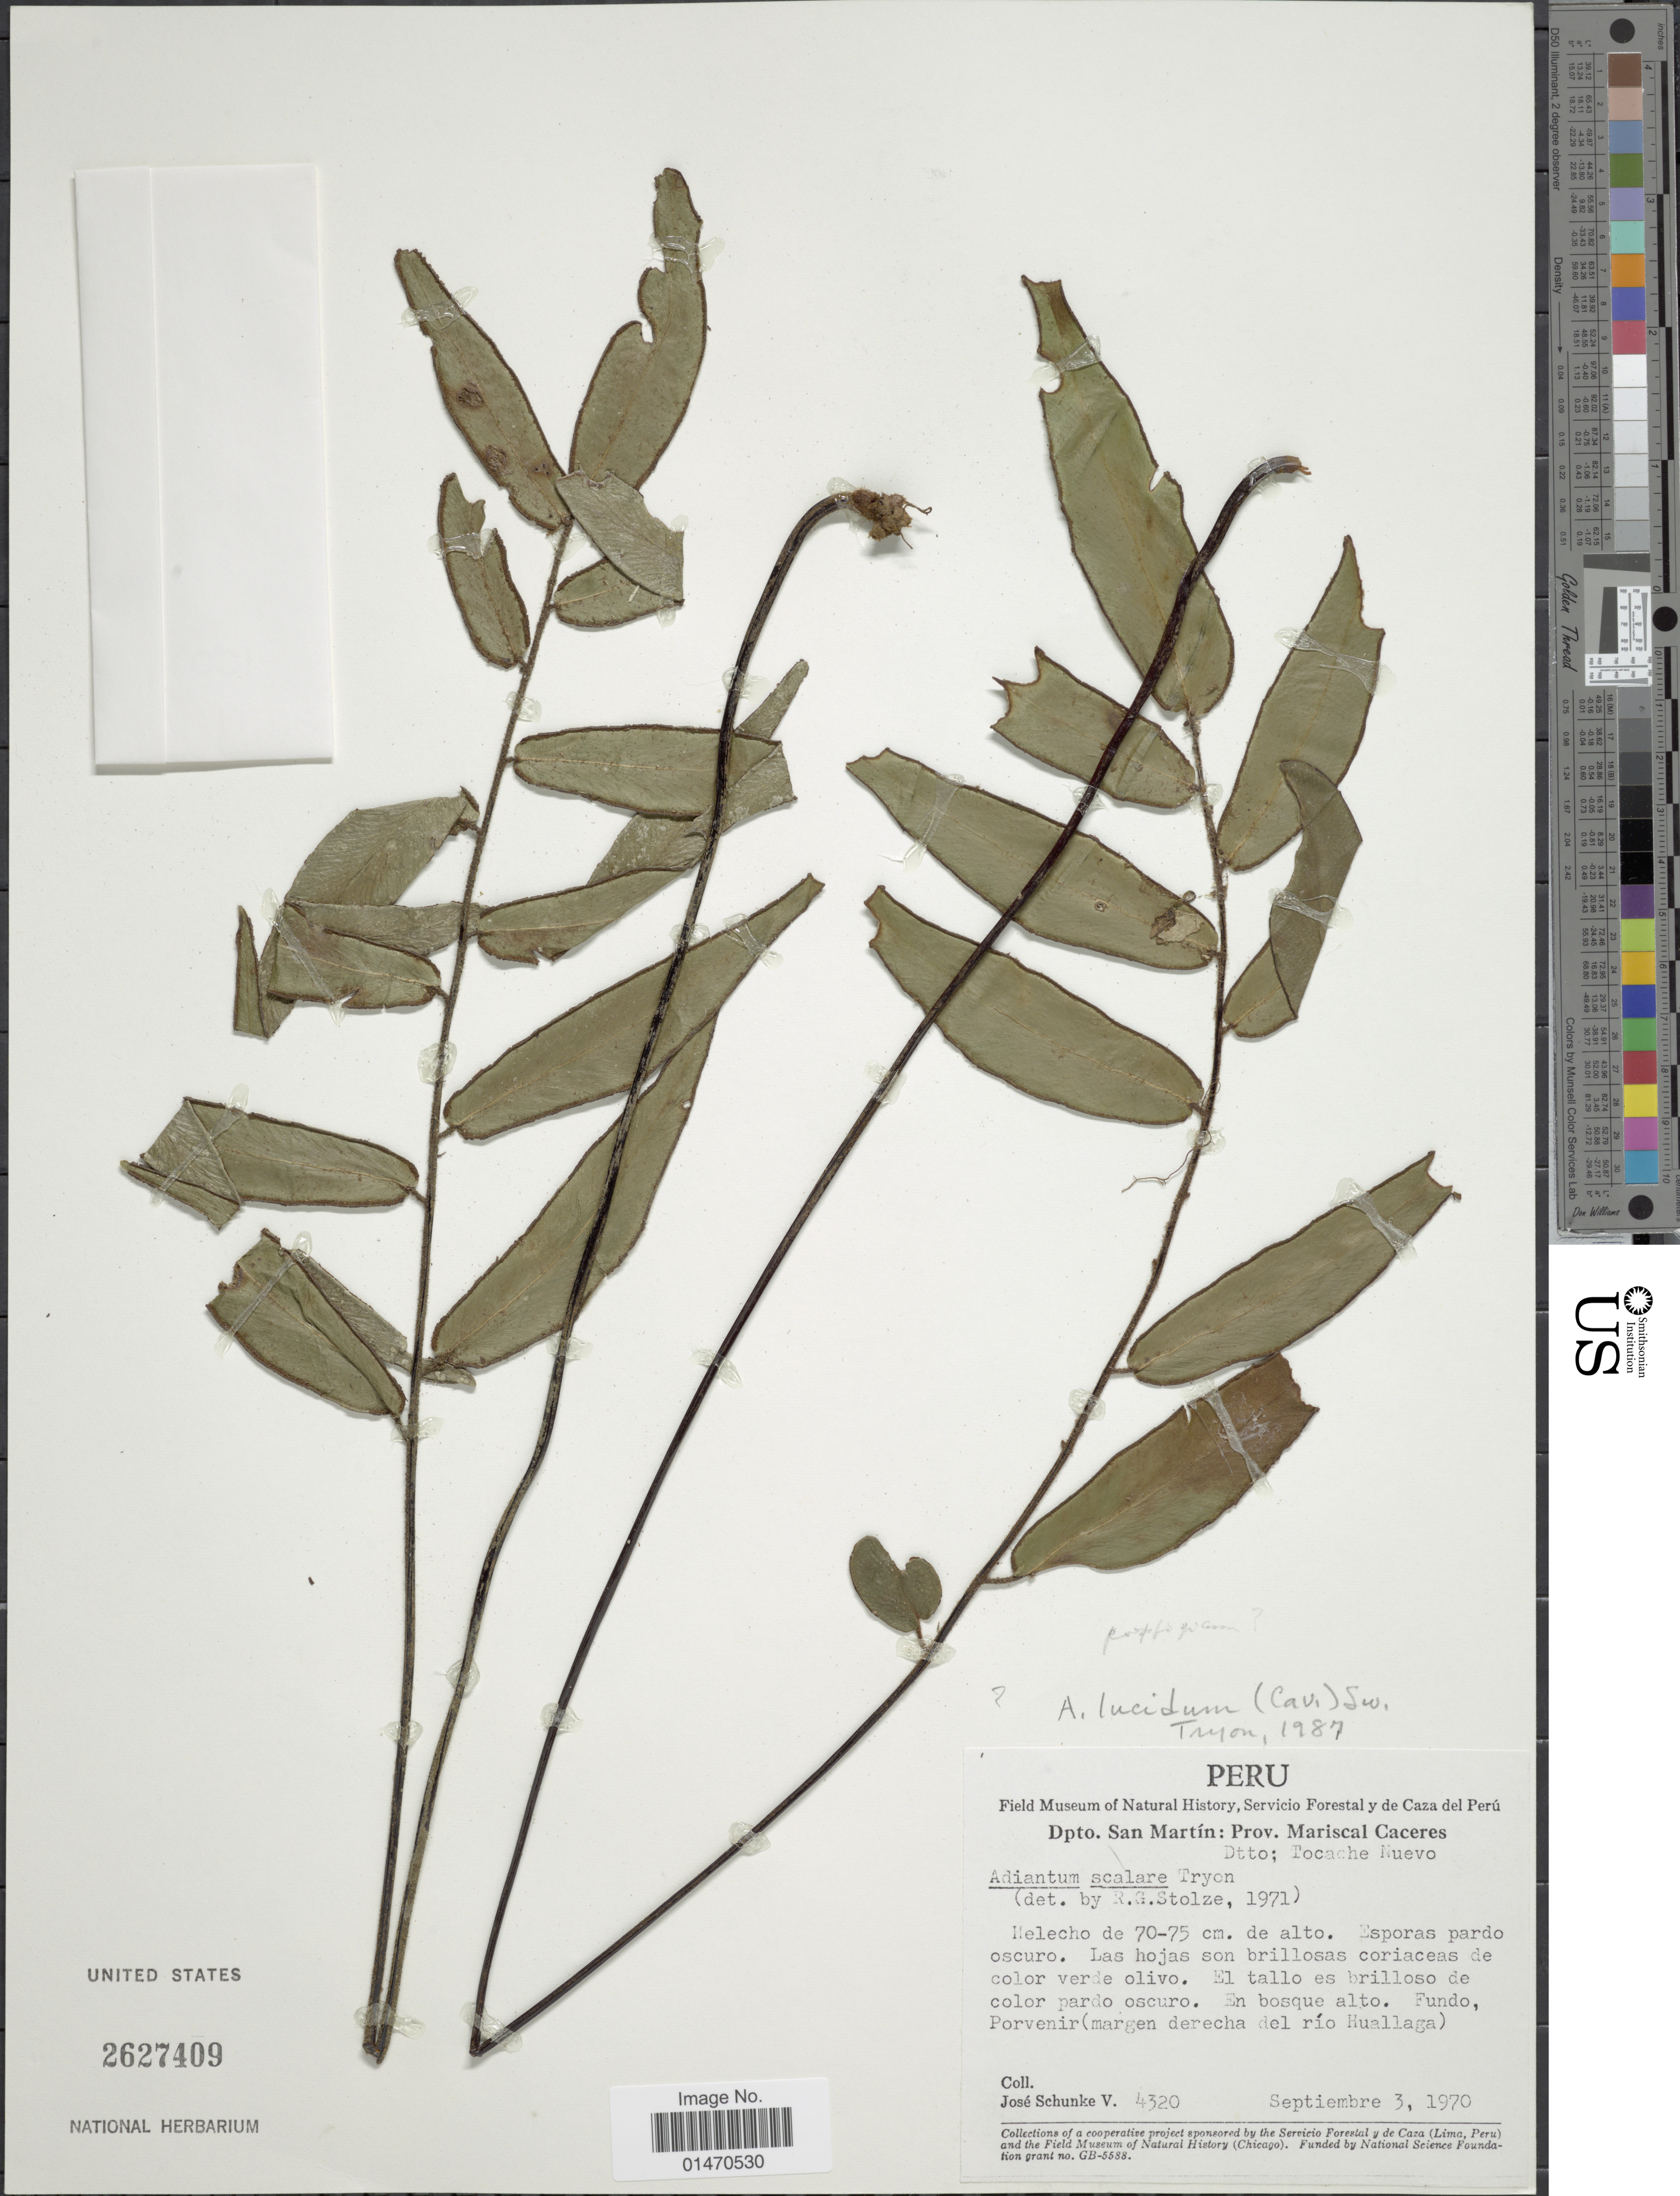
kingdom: Plantae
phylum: Tracheophyta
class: Polypodiopsida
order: Polypodiales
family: Pteridaceae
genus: Adiantum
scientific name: Adiantum lucidum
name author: (Cav.) Sw.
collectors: J. Schunke Vigo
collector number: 4320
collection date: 1970-09-03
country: Peru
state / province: San Martín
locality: Dpto. San Martin: prov. Mariscal Caceres, Dtto: Tocache NuevoFundo, Porvenir(margen derecha del rio Huallaga)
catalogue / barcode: US 2627409